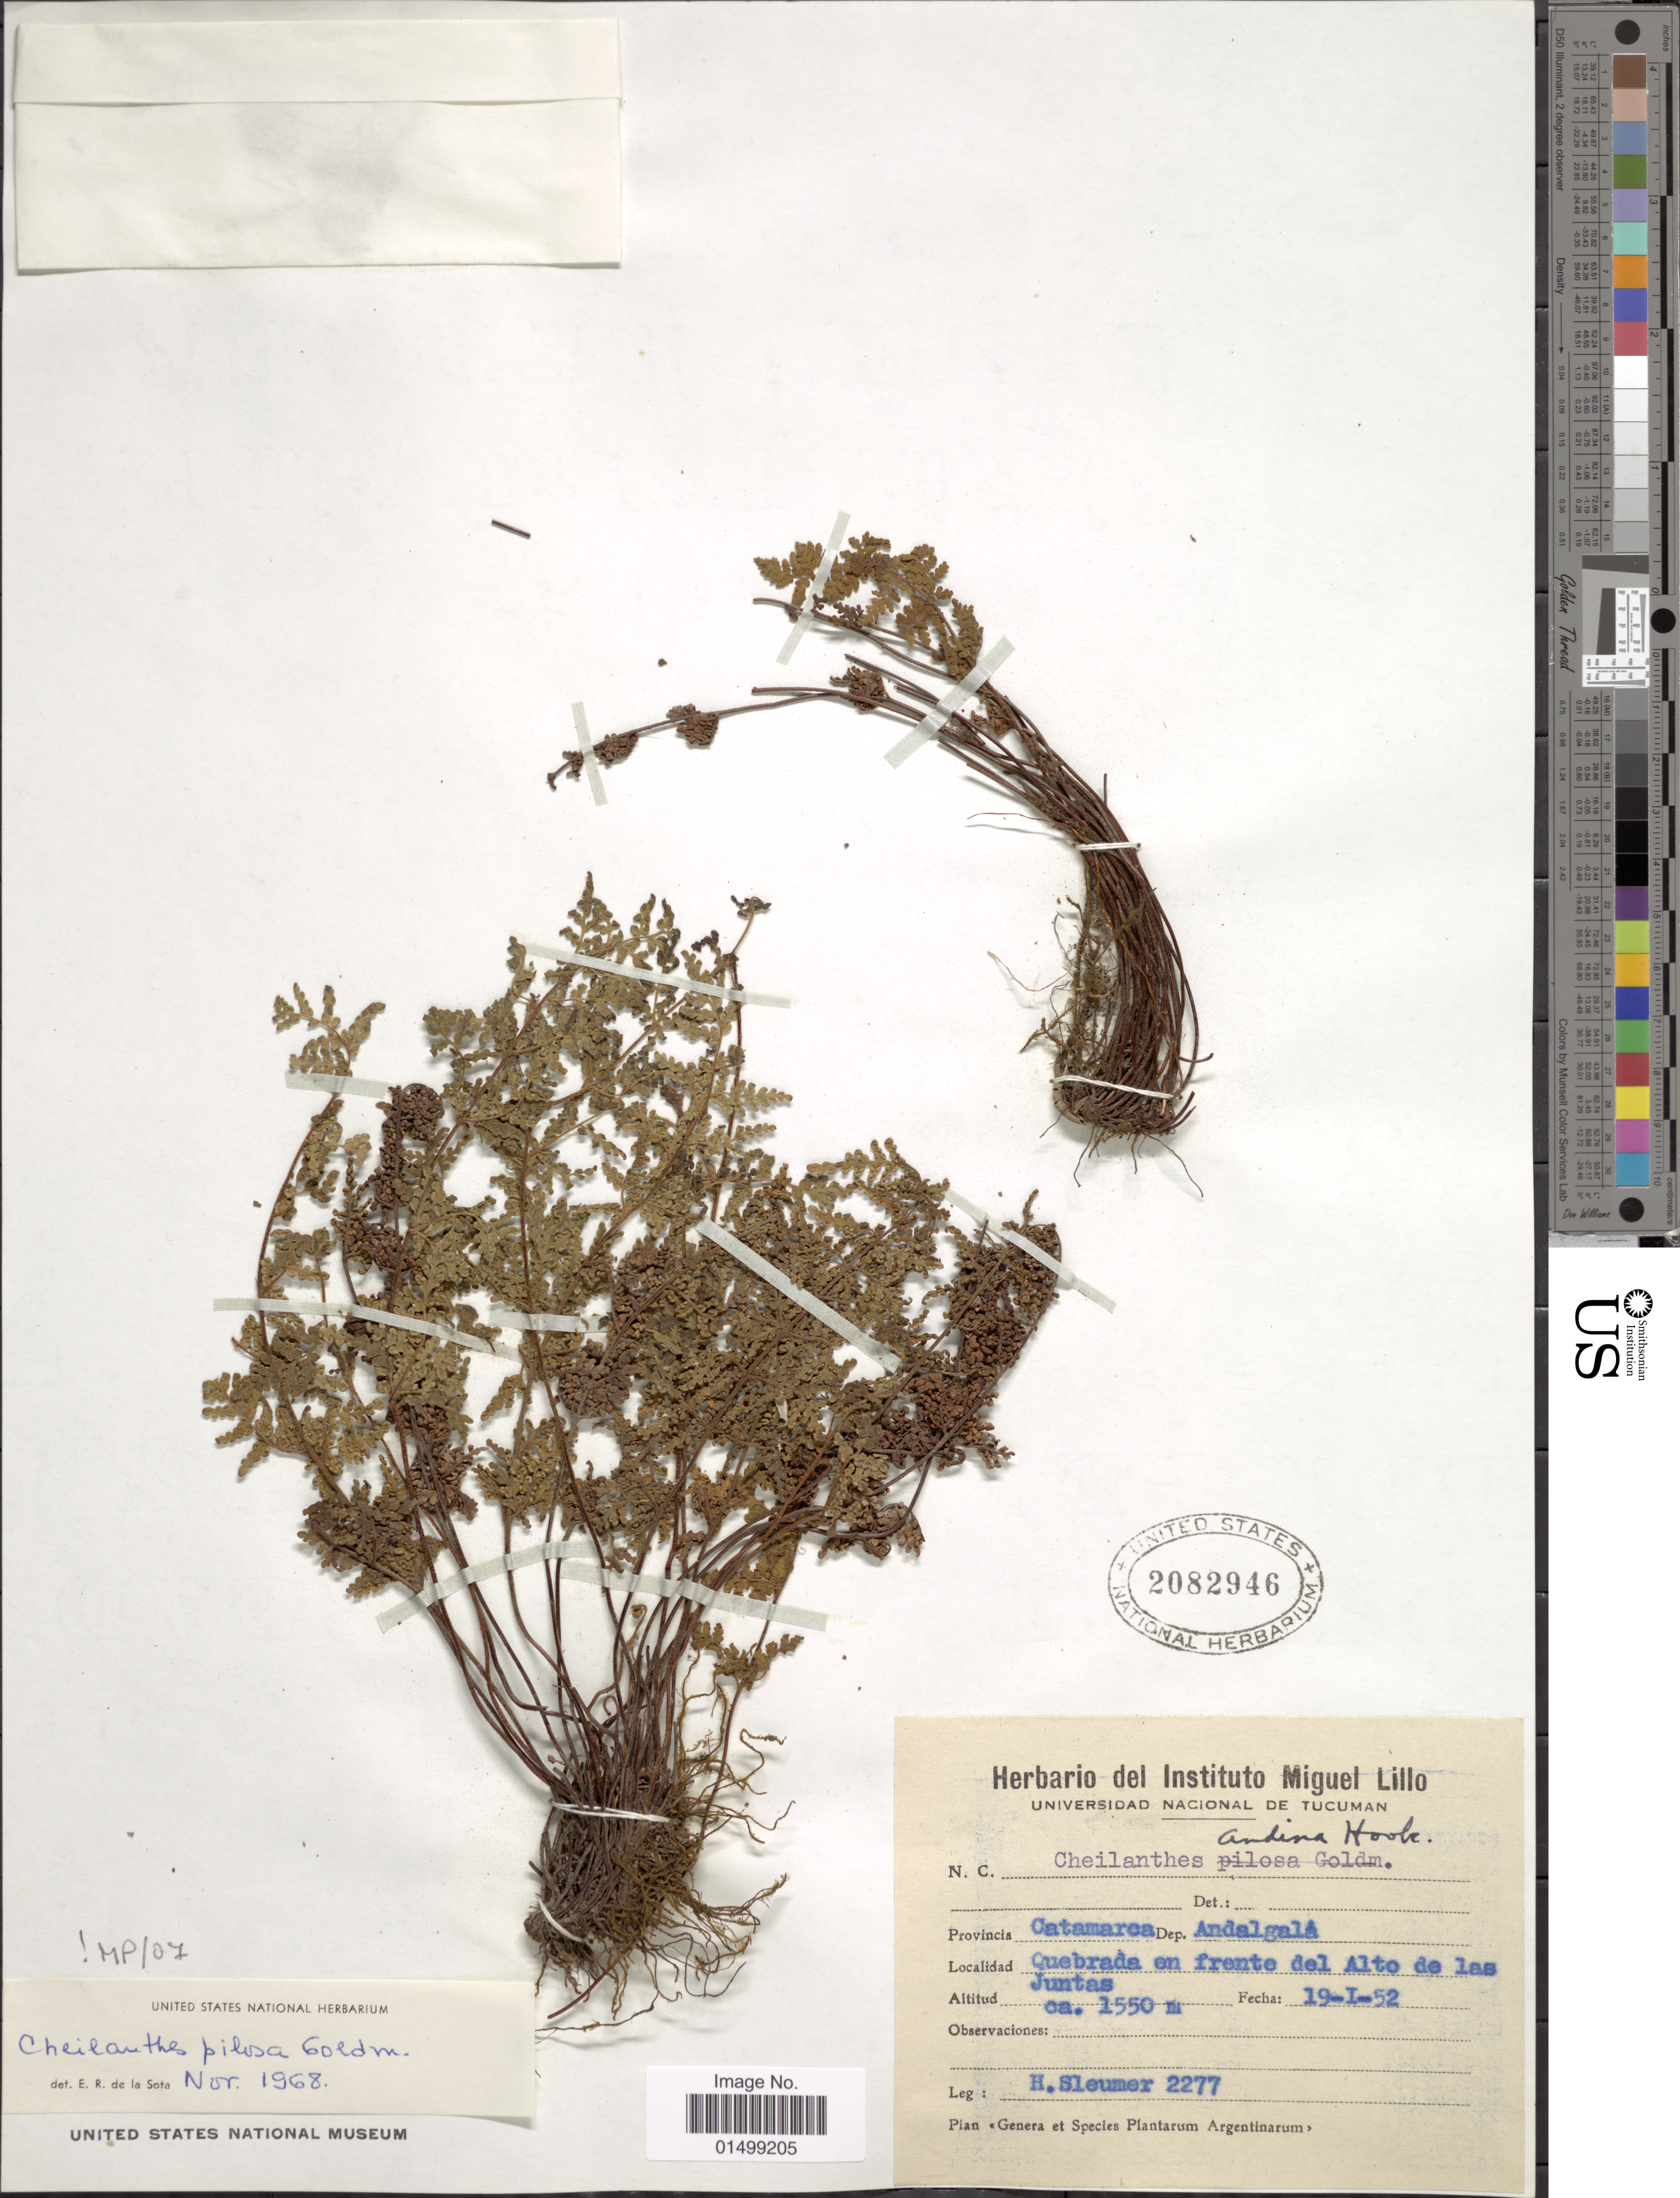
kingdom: Plantae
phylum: Tracheophyta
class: Polypodiopsida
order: Polypodiales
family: Pteridaceae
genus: Cheilanthes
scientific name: Cheilanthes pilosa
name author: Goldm.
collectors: H. O. Sleumer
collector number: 2277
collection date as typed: Transcribed d/m/y: 19/1/52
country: Argentina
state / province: Catamarca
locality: Dep. Andalgalá, quebrada en frente del Alto de las Juntas.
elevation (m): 1550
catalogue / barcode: US 2082946